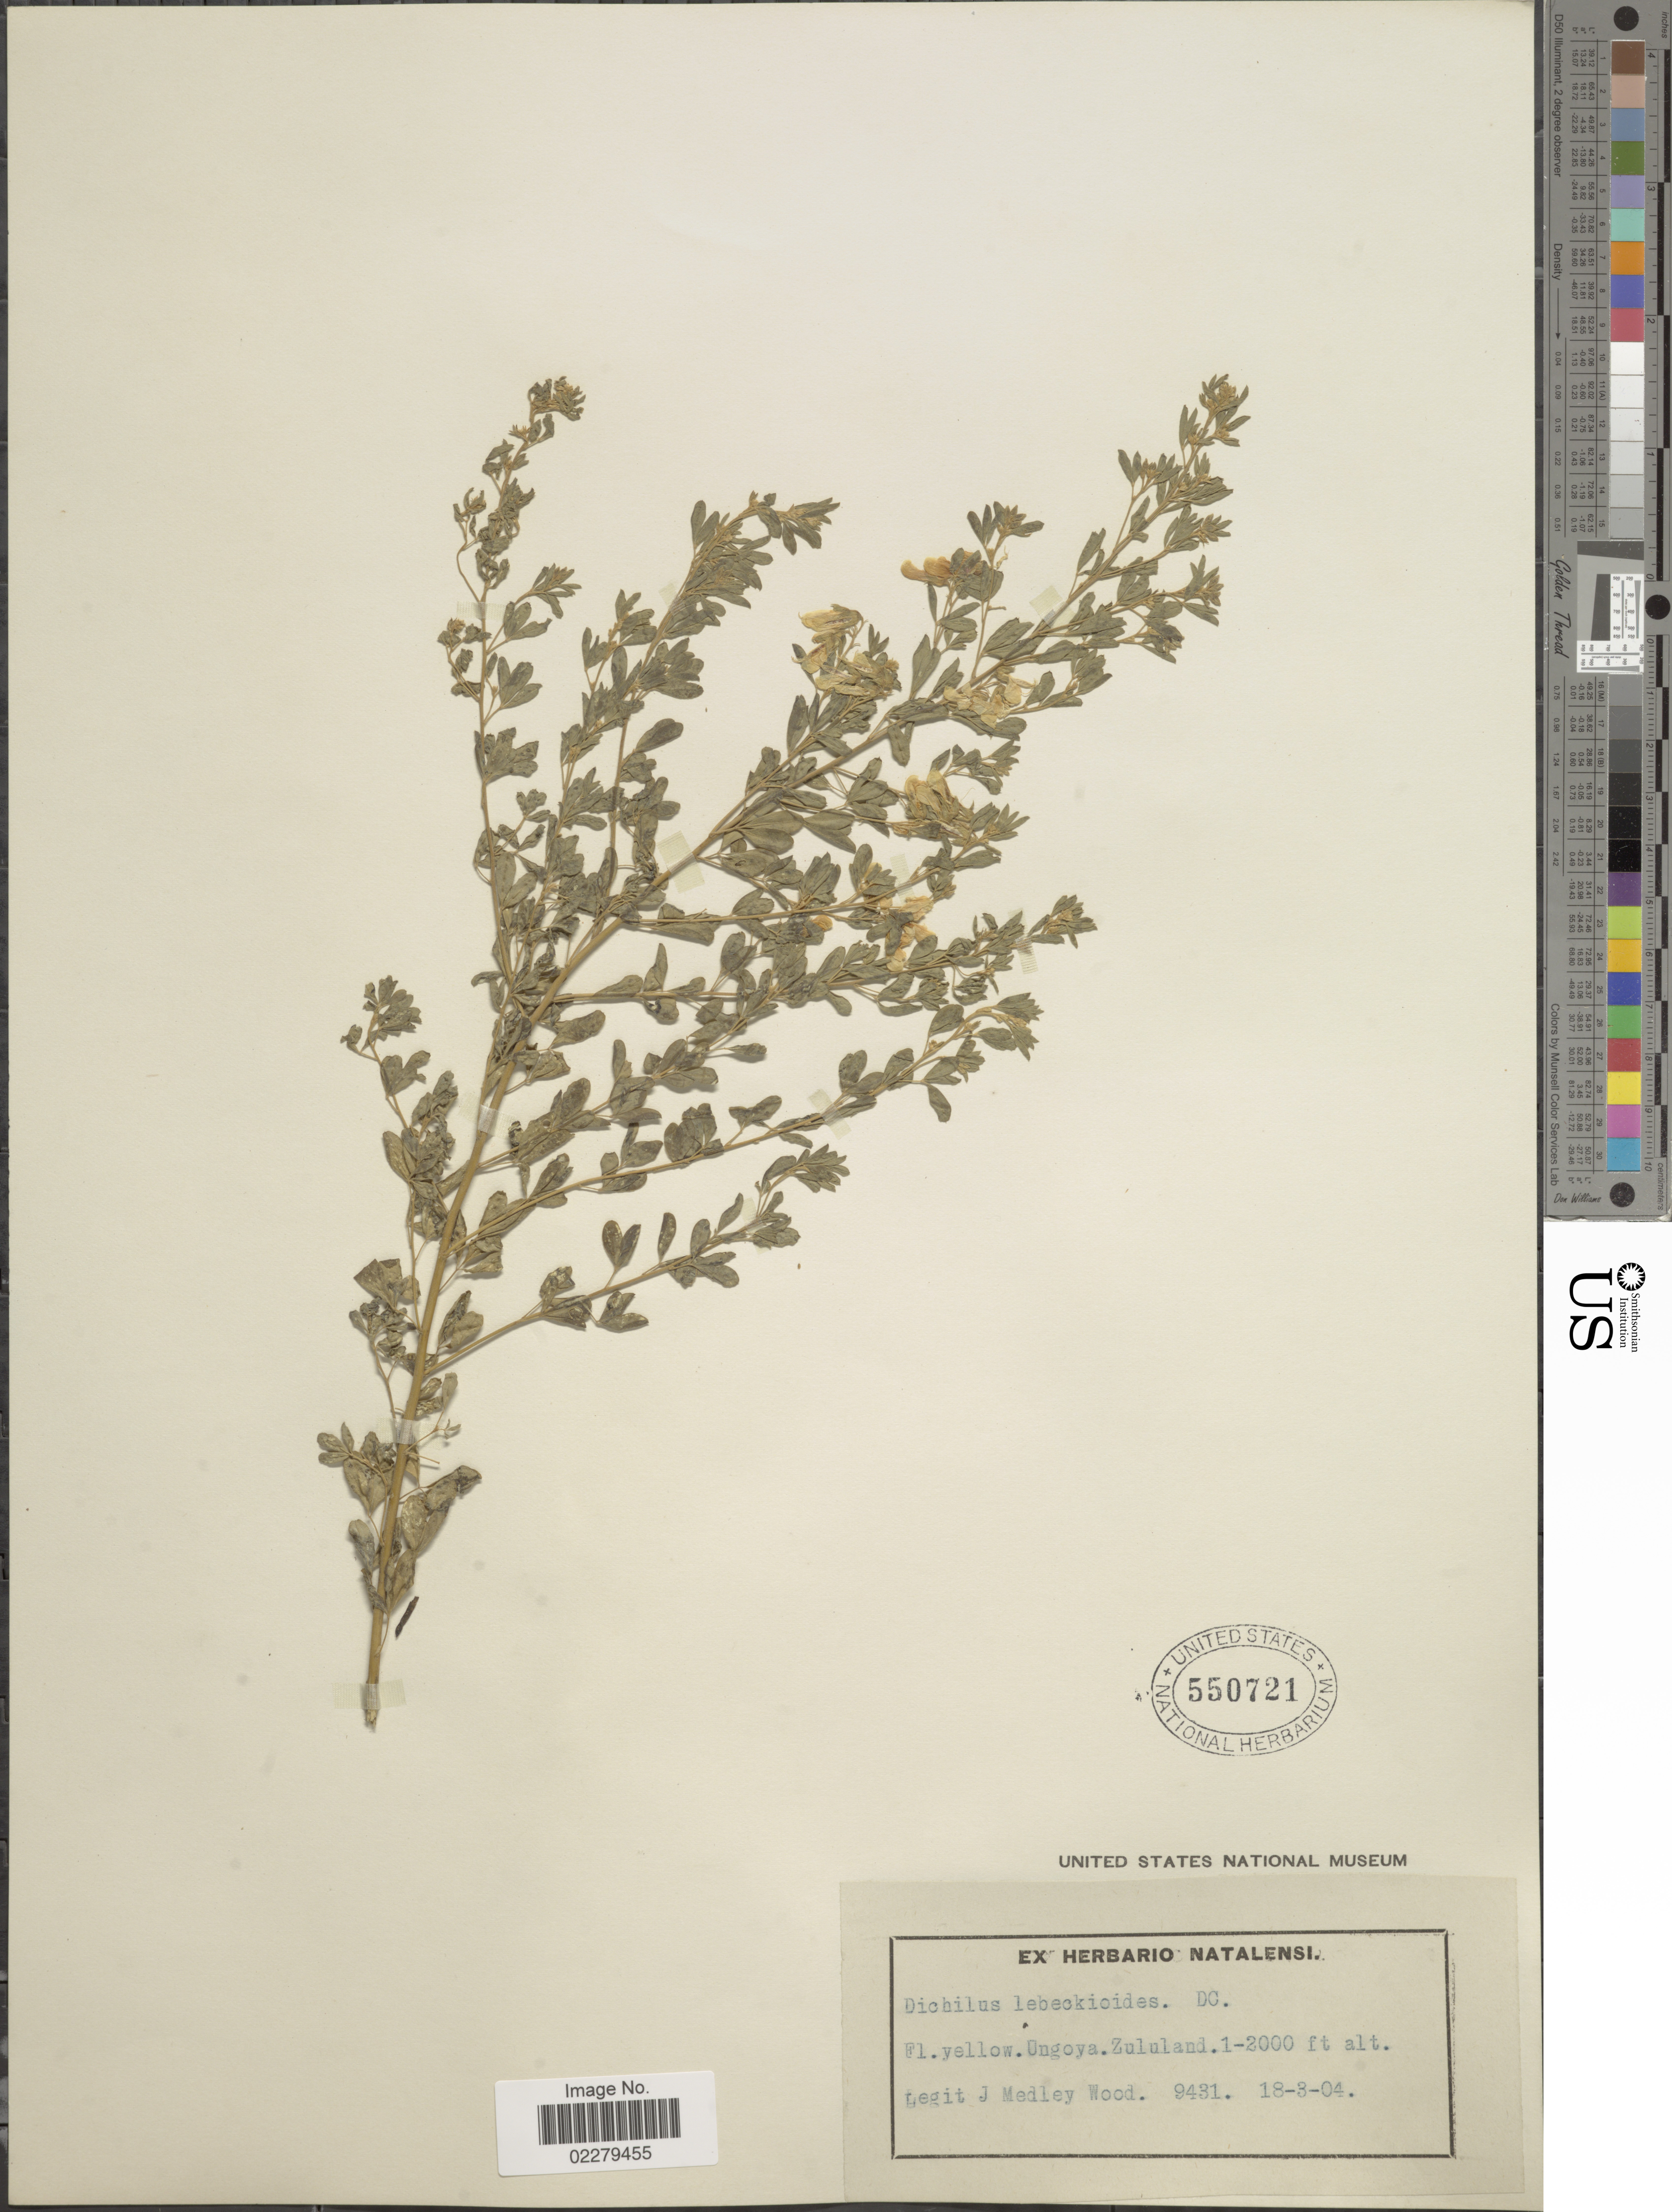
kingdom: Plantae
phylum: Tracheophyta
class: Magnoliopsida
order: Fabales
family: Fabaceae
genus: Dichilus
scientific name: Dichilus lebeckioides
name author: DC.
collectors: J. Medley Wood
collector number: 9431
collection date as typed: Transcribed d/m/y: 18/3/4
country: South Africa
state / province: KwaZulu-Natal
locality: Ongoya. Zululand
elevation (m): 305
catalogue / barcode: US 550721